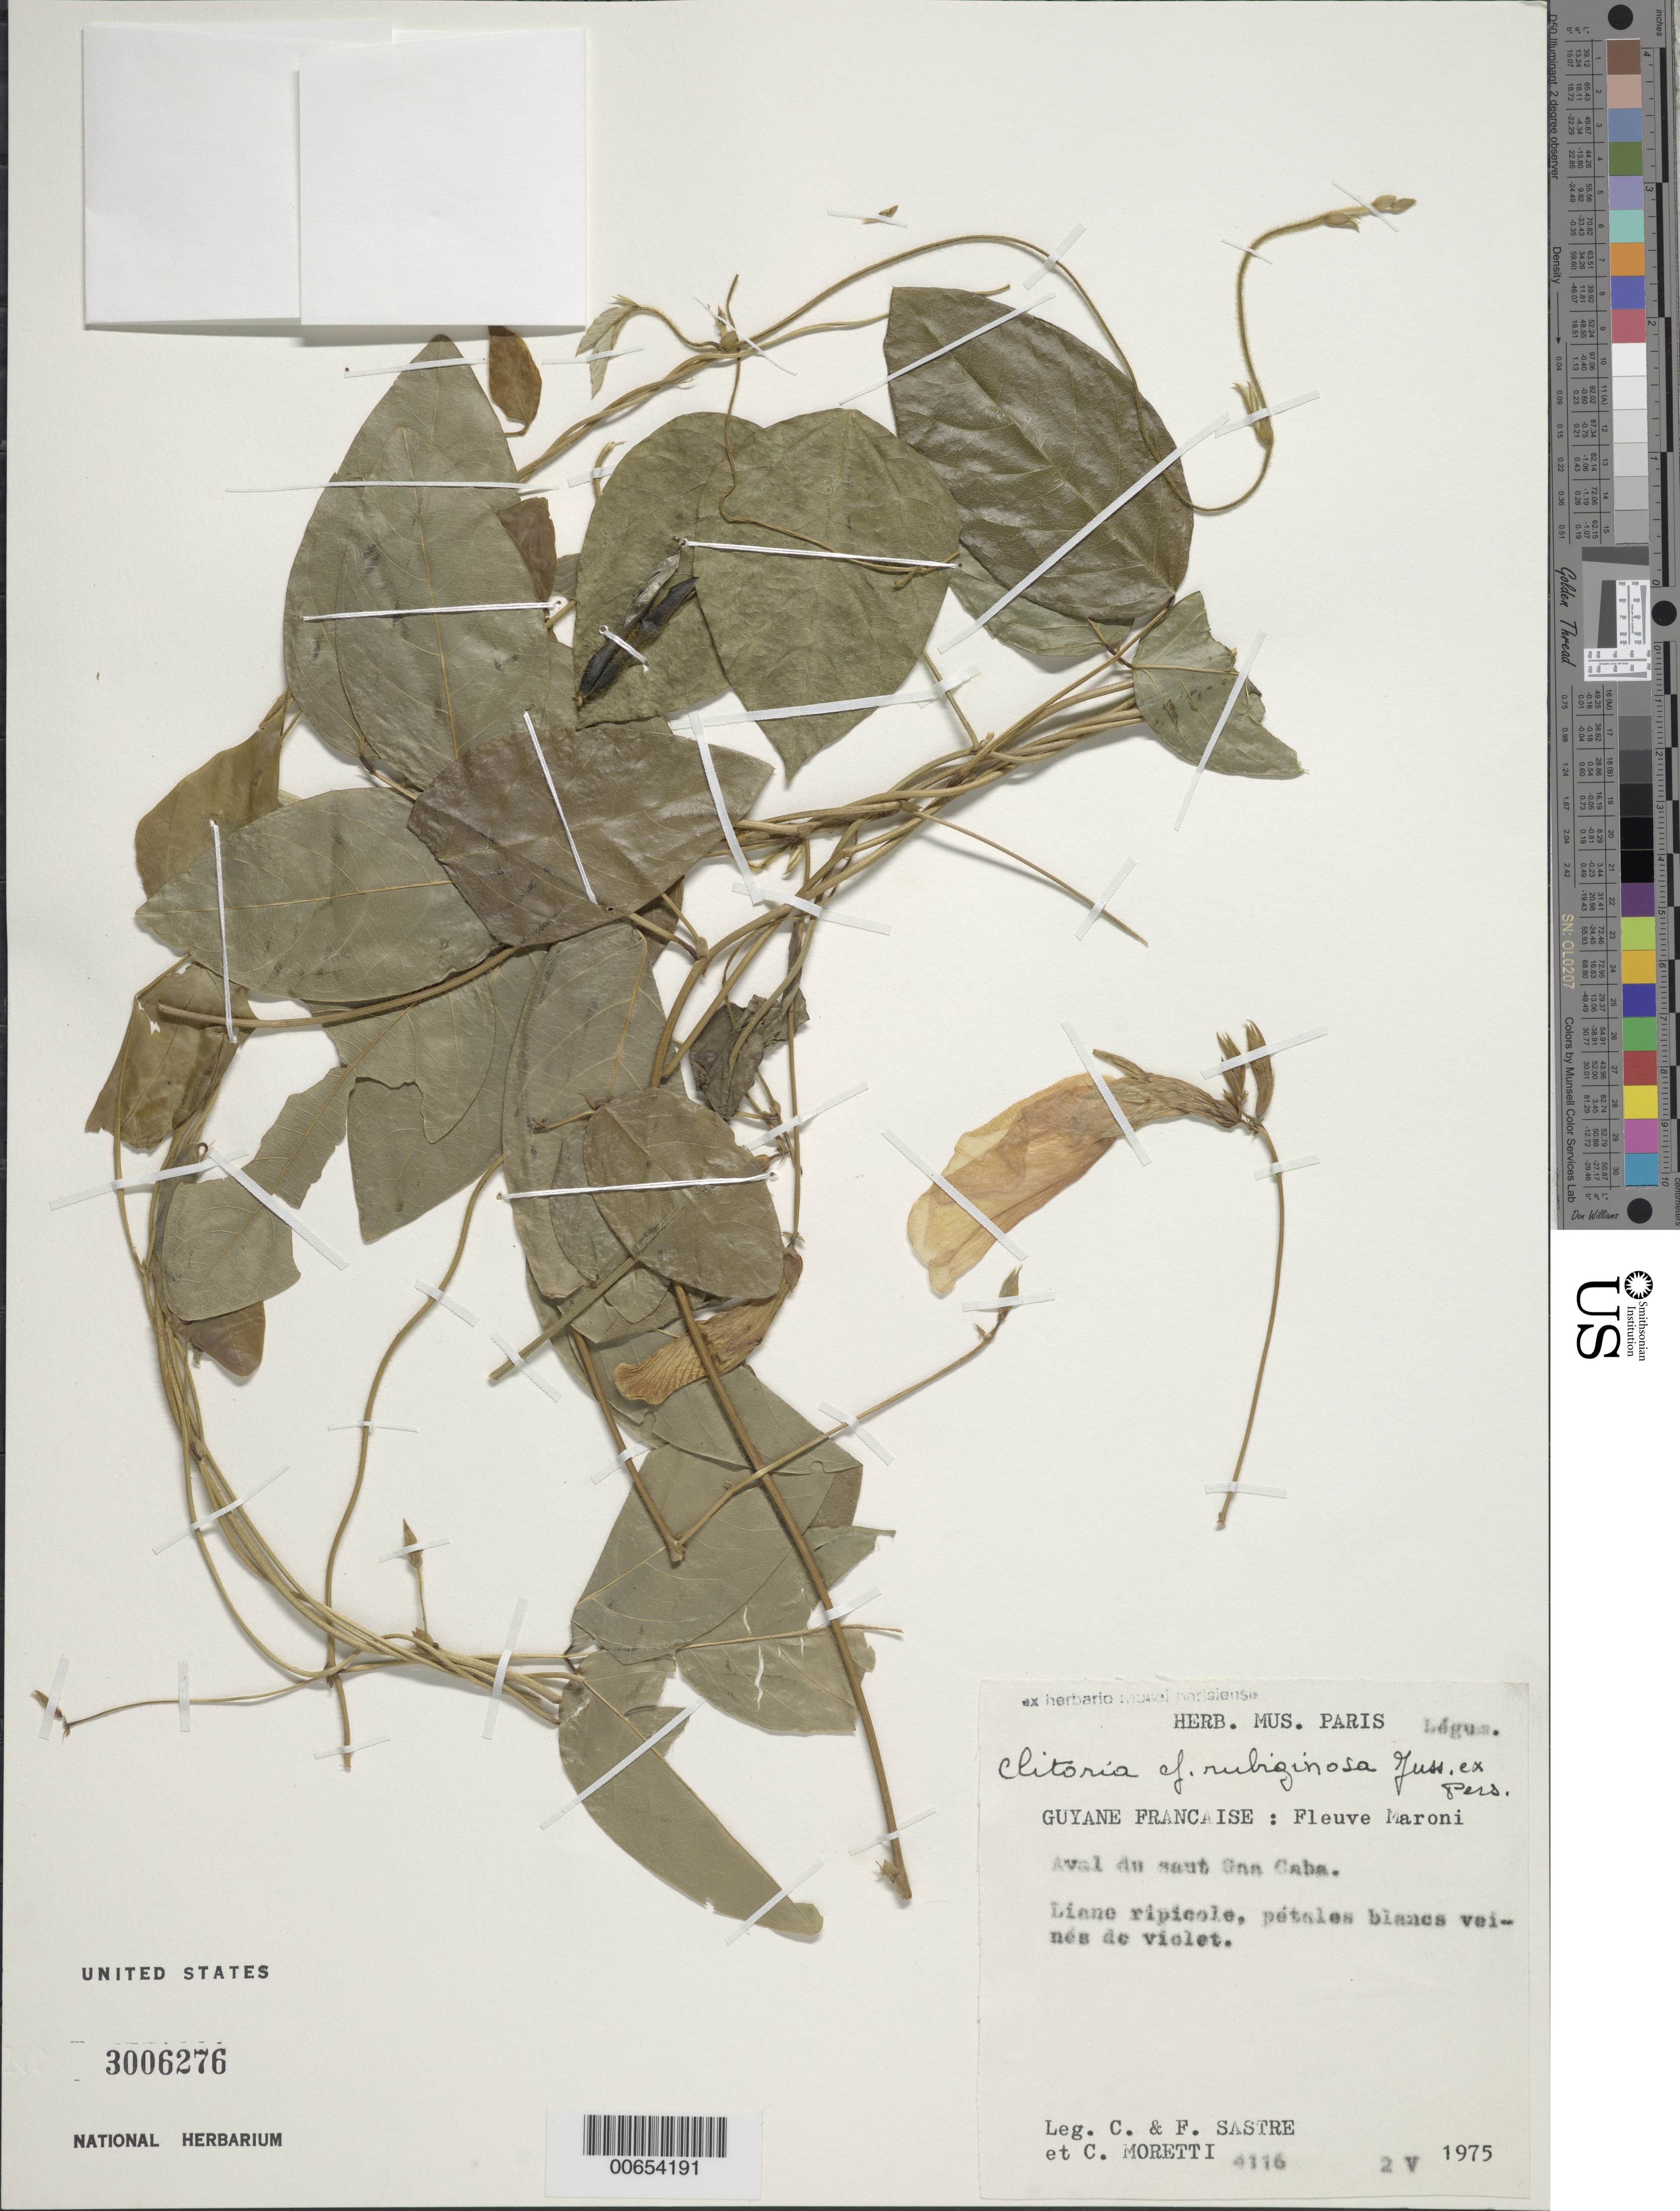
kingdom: Plantae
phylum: Tracheophyta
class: Magnoliopsida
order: Fabales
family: Fabaceae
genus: Clitoria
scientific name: Clitoria rubiginosa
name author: Juss.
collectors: C. H. L. Sastre, F. Sastre & C. Moretti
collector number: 4116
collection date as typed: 2-May-75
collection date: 1975-05-02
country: French Guiana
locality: Maroni R., Montagne Français (Gaa Caba), sommit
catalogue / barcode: US 3006276